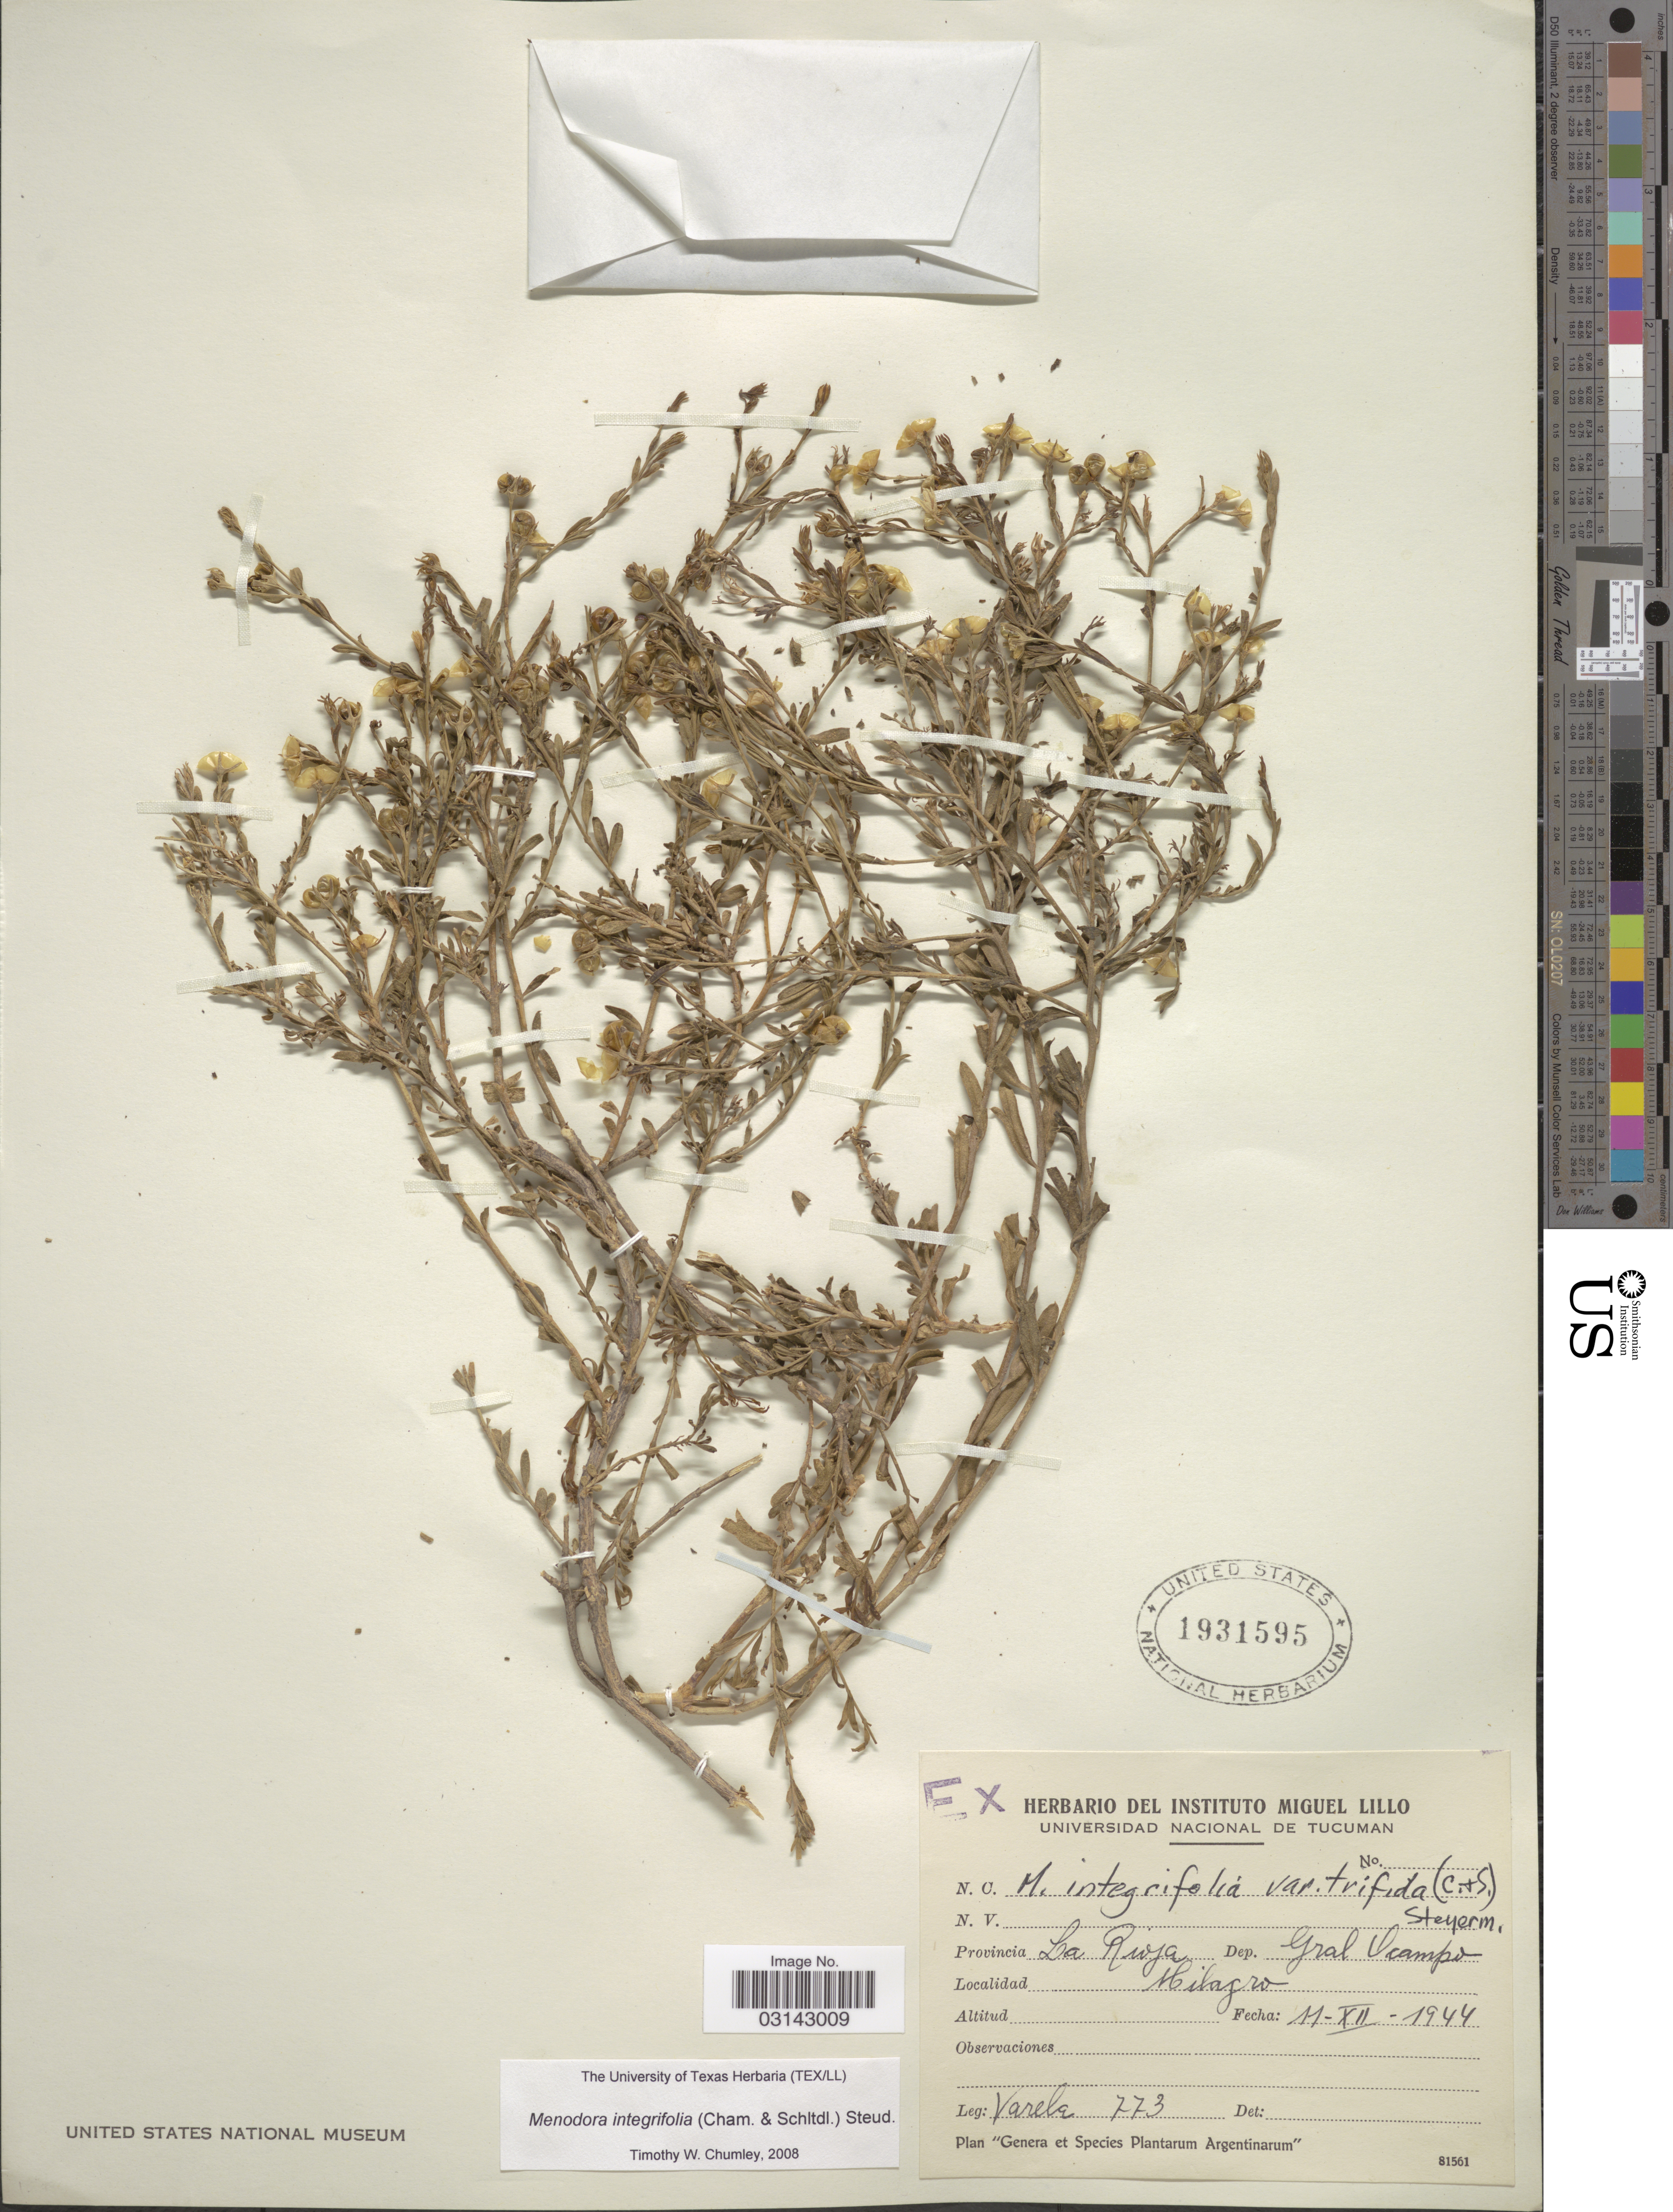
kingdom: Plantae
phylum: Tracheophyta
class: Magnoliopsida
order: Lamiales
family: Oleaceae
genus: Menodora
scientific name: Menodora integrifolia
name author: (Cham. & Schltdl.) Steud.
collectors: -. Varela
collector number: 773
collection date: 1944-12-11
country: Argentina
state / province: La Rioja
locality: Provincia La Rioja. Dep. Gral Ocampo. Hilagro.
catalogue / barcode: US 1931595